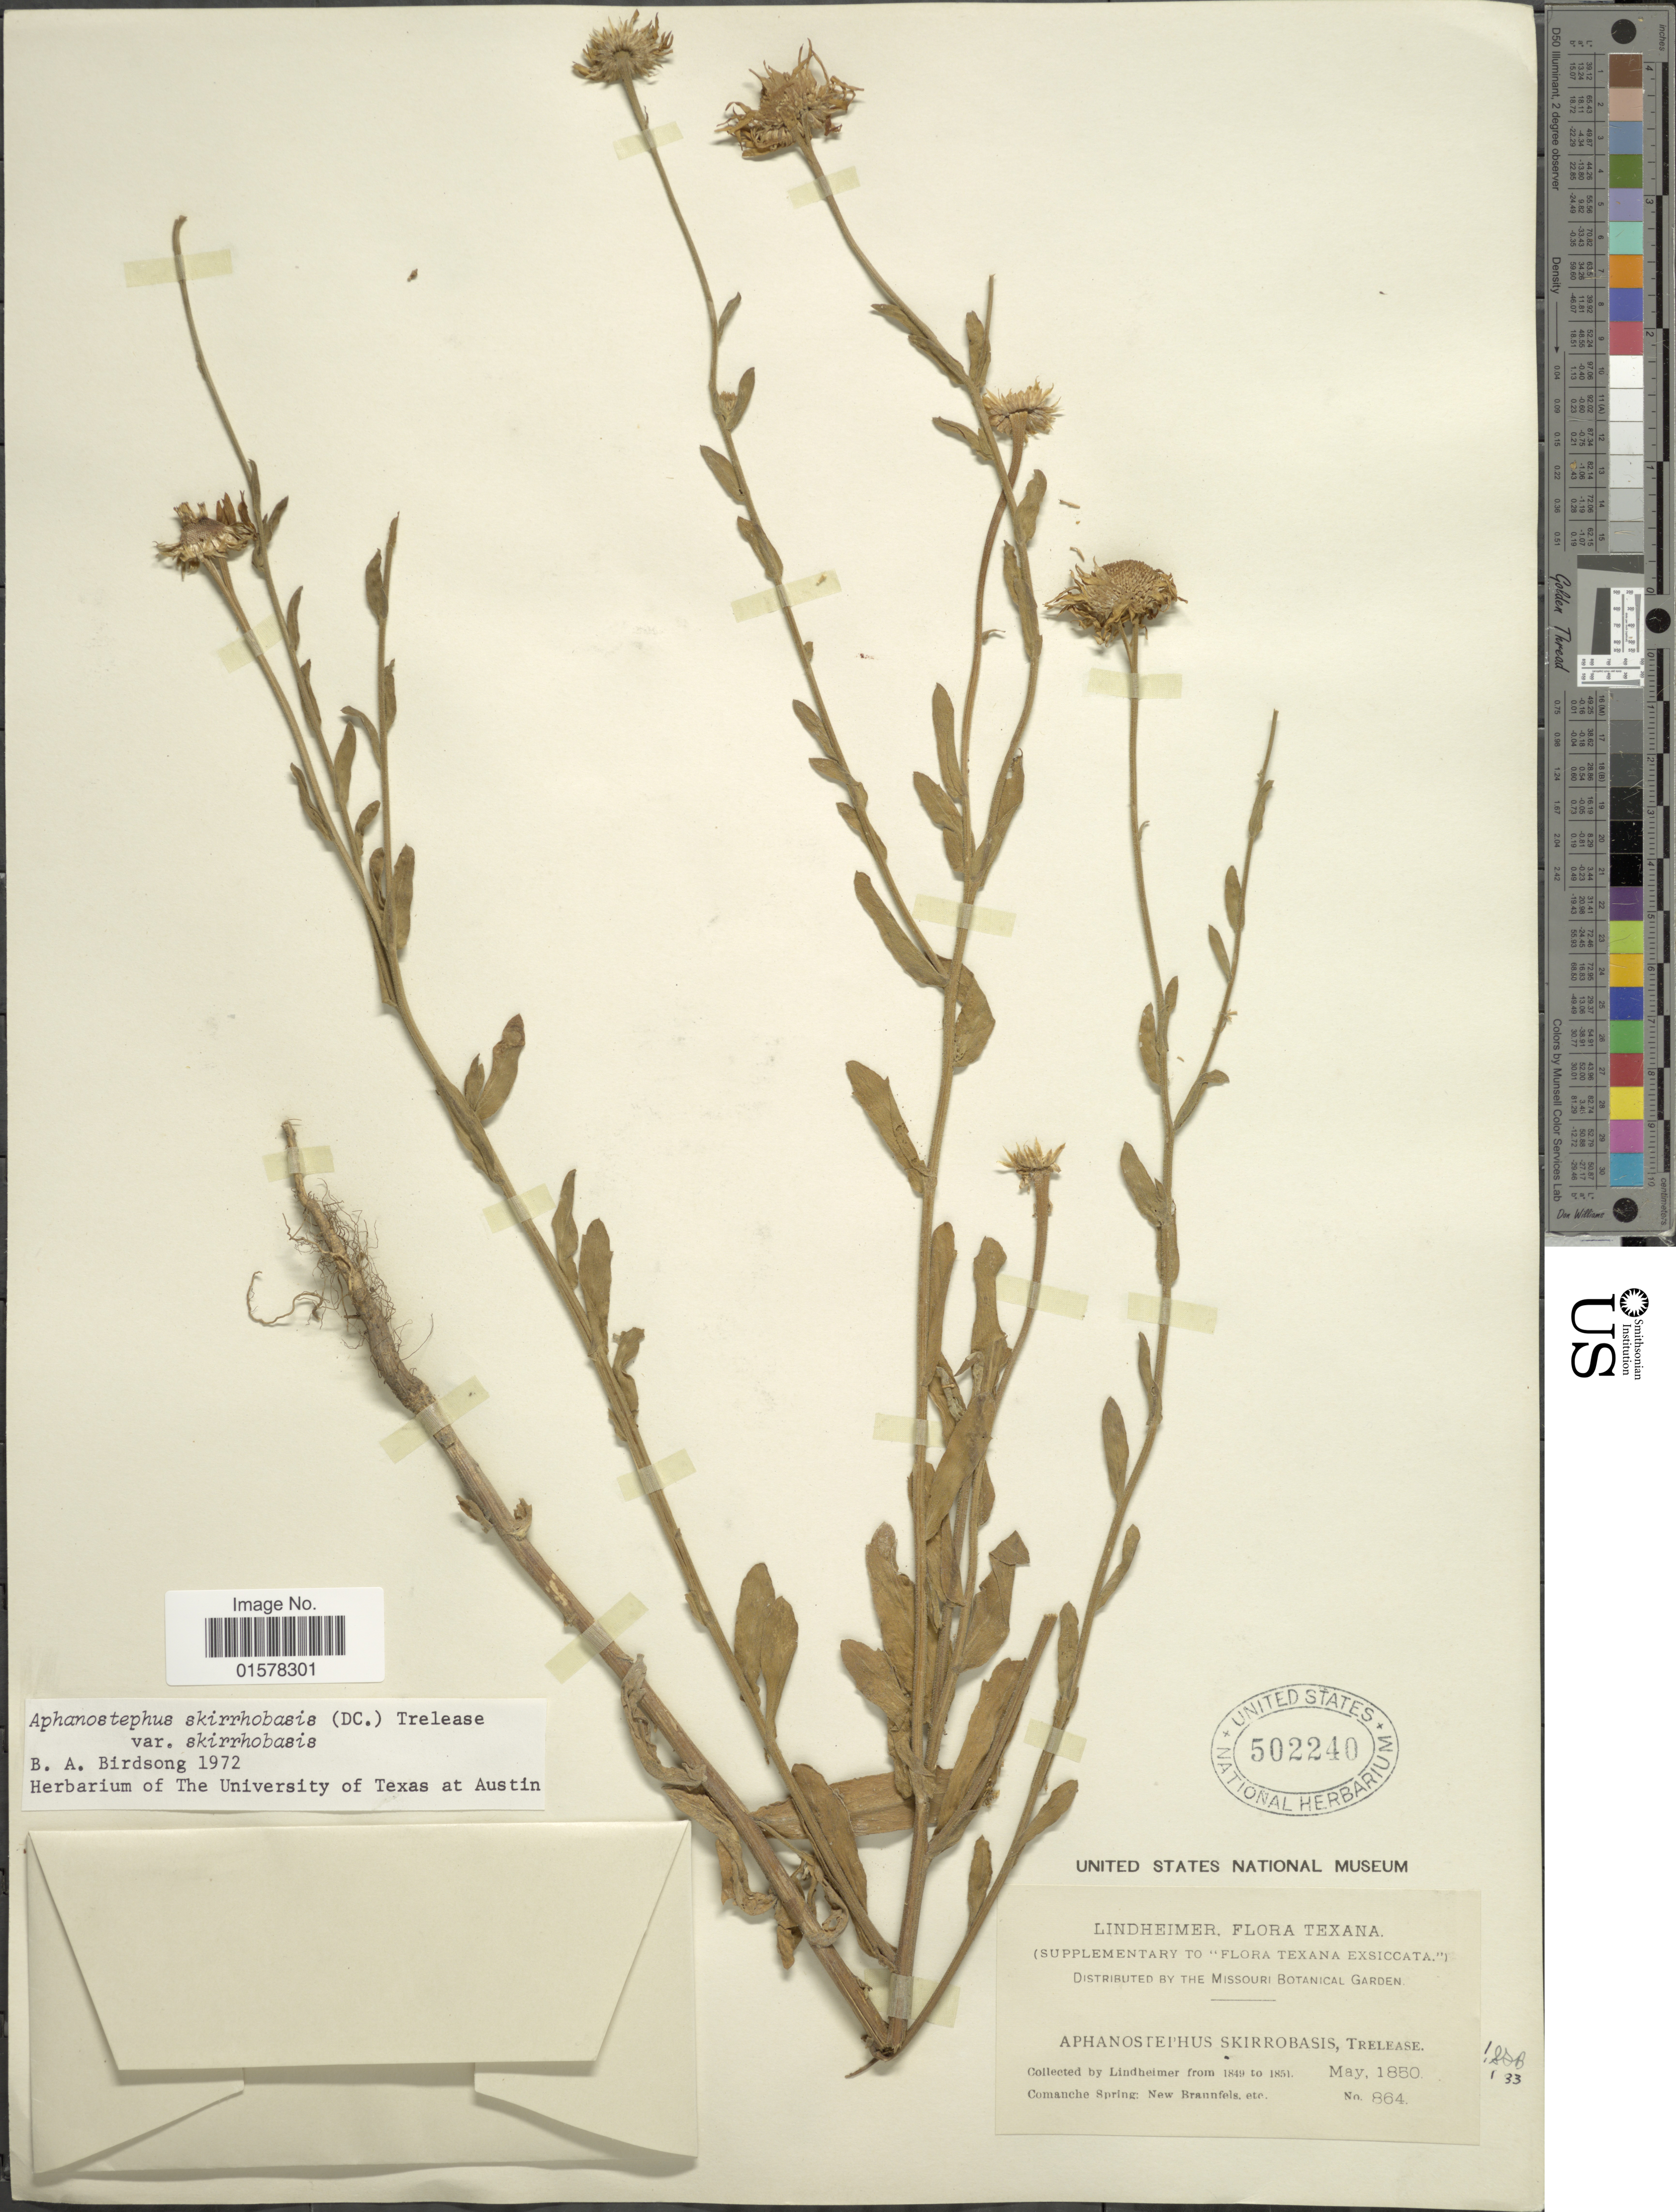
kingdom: Plantae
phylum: Tracheophyta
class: Magnoliopsida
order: Asterales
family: Asteraceae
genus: Aphanostephus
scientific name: Aphanostephus skirrhobasis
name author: (DC.) Trel. ex Coville & Branner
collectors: -. Lindheimer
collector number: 864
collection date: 1851-05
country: United States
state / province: Texas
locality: Texana. Comanche Spring, New Brannfels, etc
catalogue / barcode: US 502240